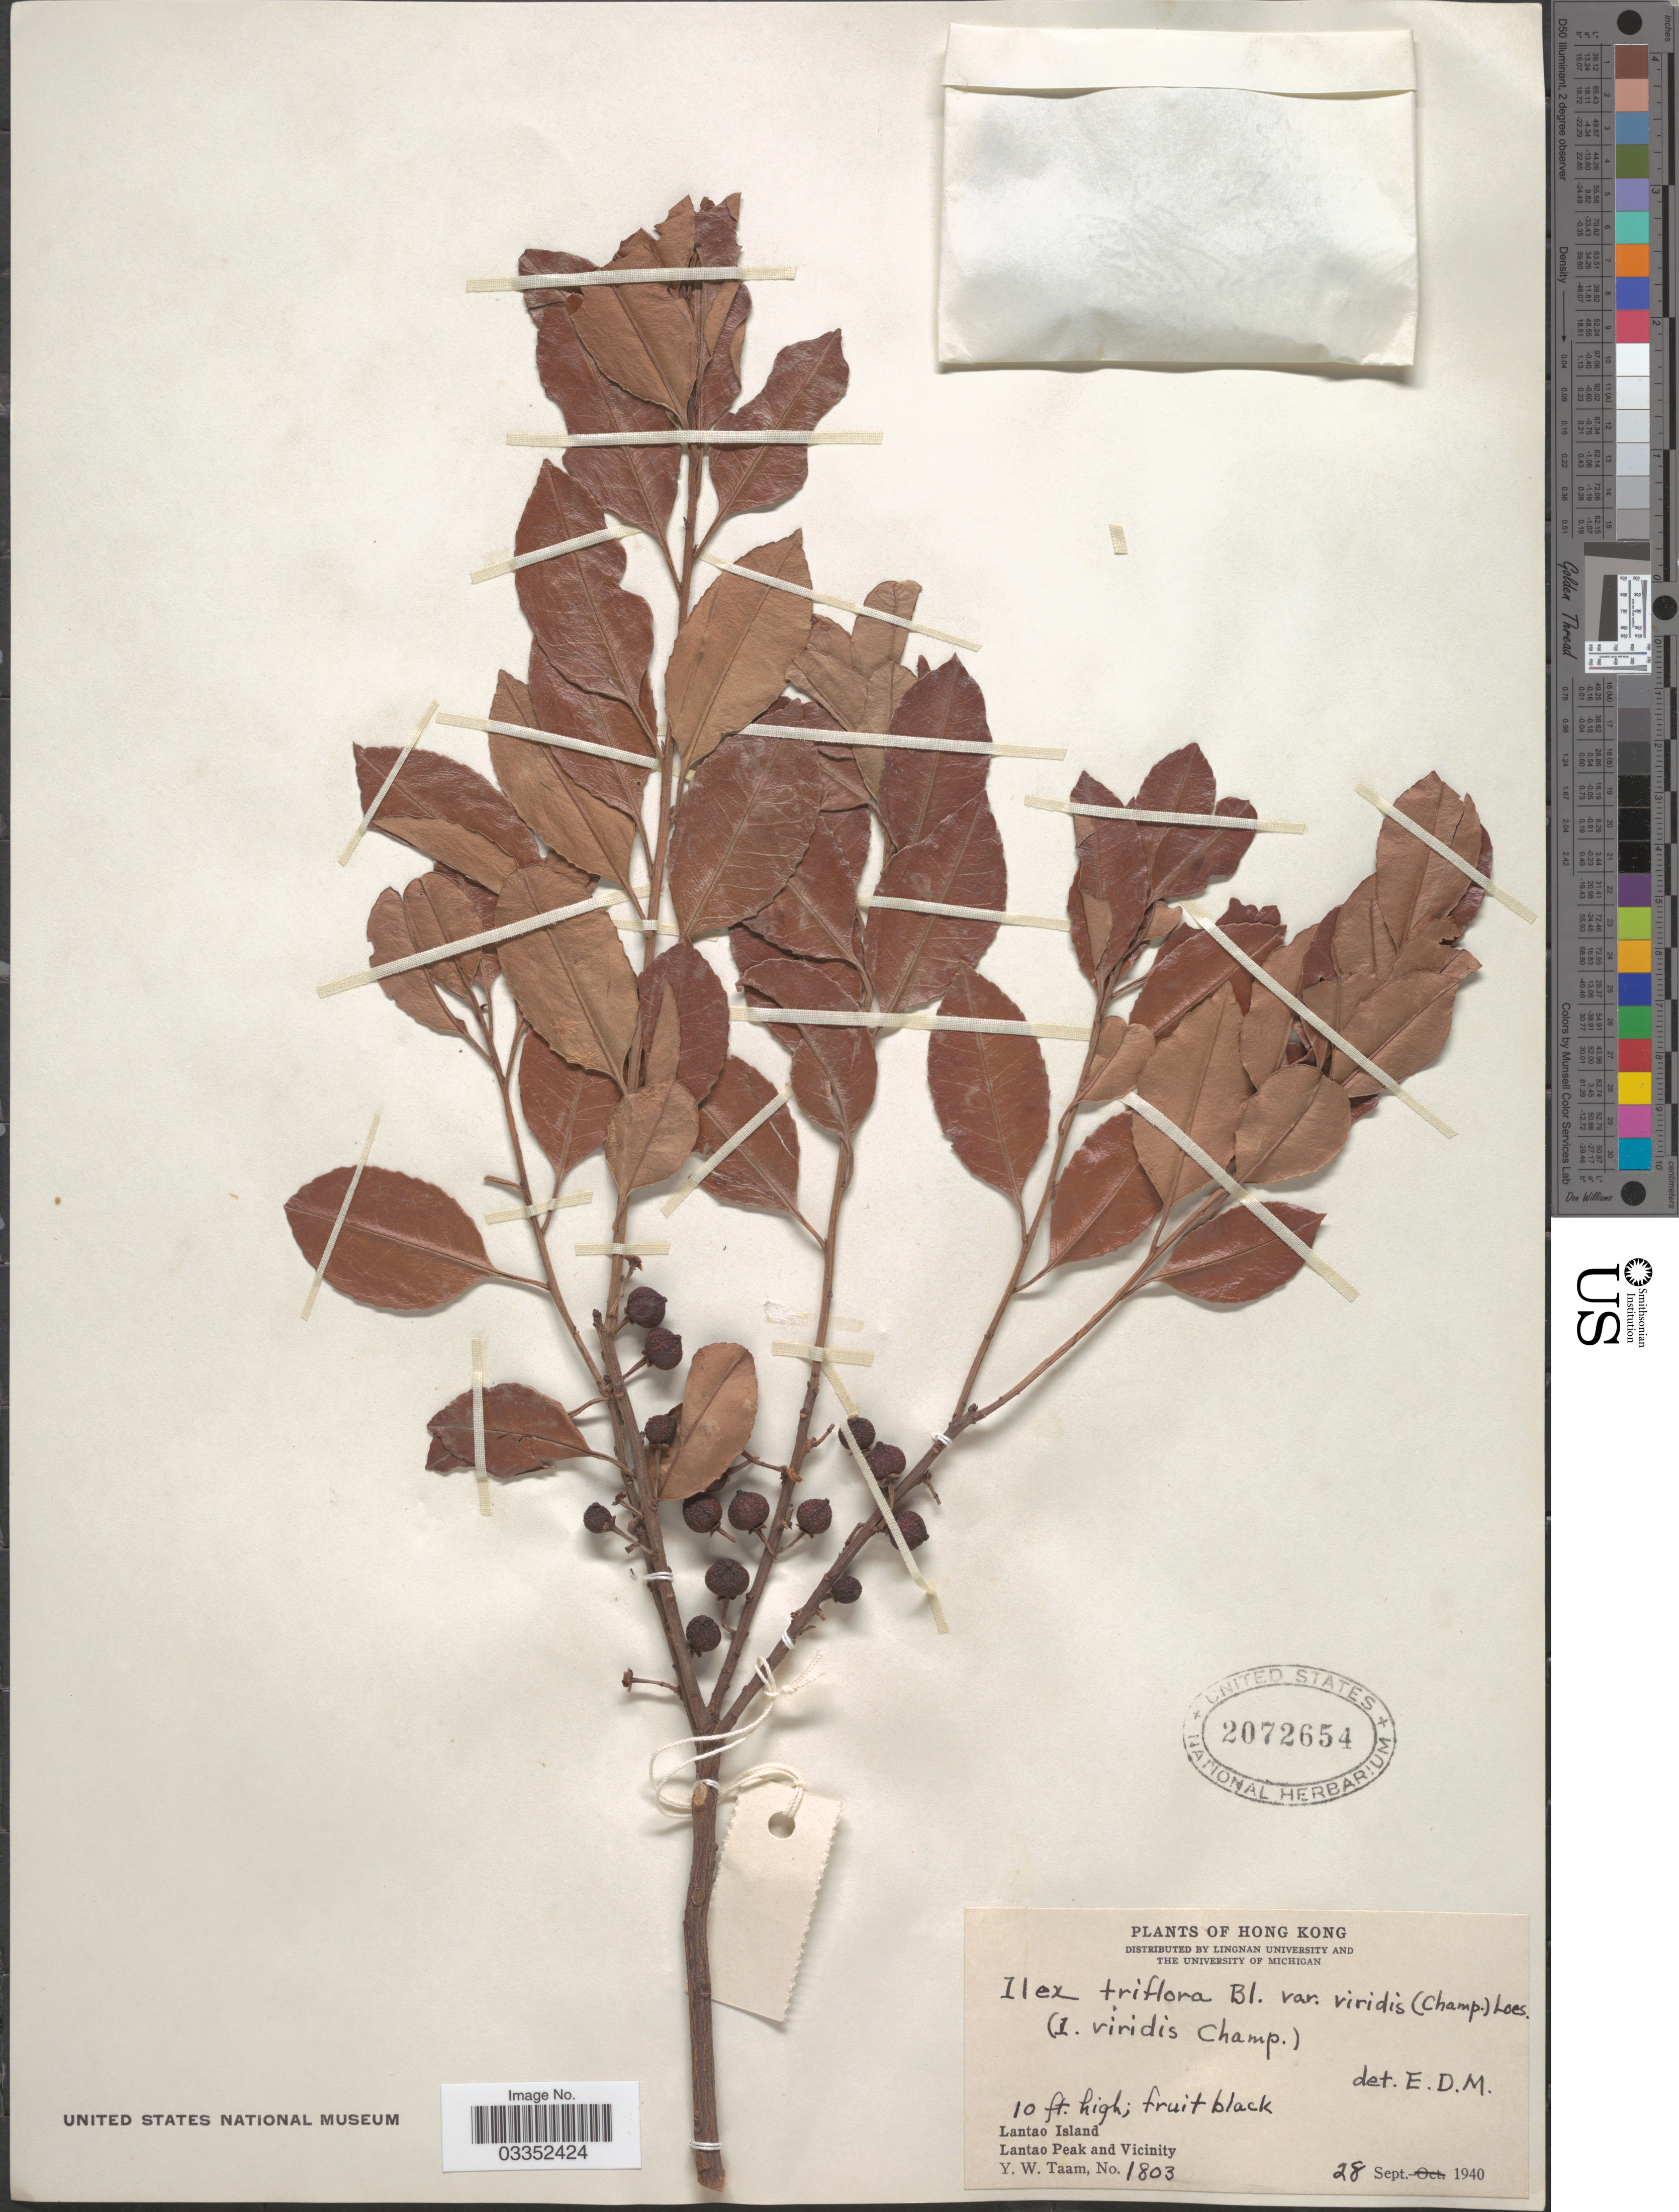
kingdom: Plantae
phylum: Tracheophyta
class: Magnoliopsida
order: Aquifoliales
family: Aquifoliaceae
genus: Ilex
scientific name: Ilex triflora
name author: Blume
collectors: Y. W. Taam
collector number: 1803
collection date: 1940-09-28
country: China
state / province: Hong Kong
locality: Lantao Island, Lantao Peak and Vicinity.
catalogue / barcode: US 2072654